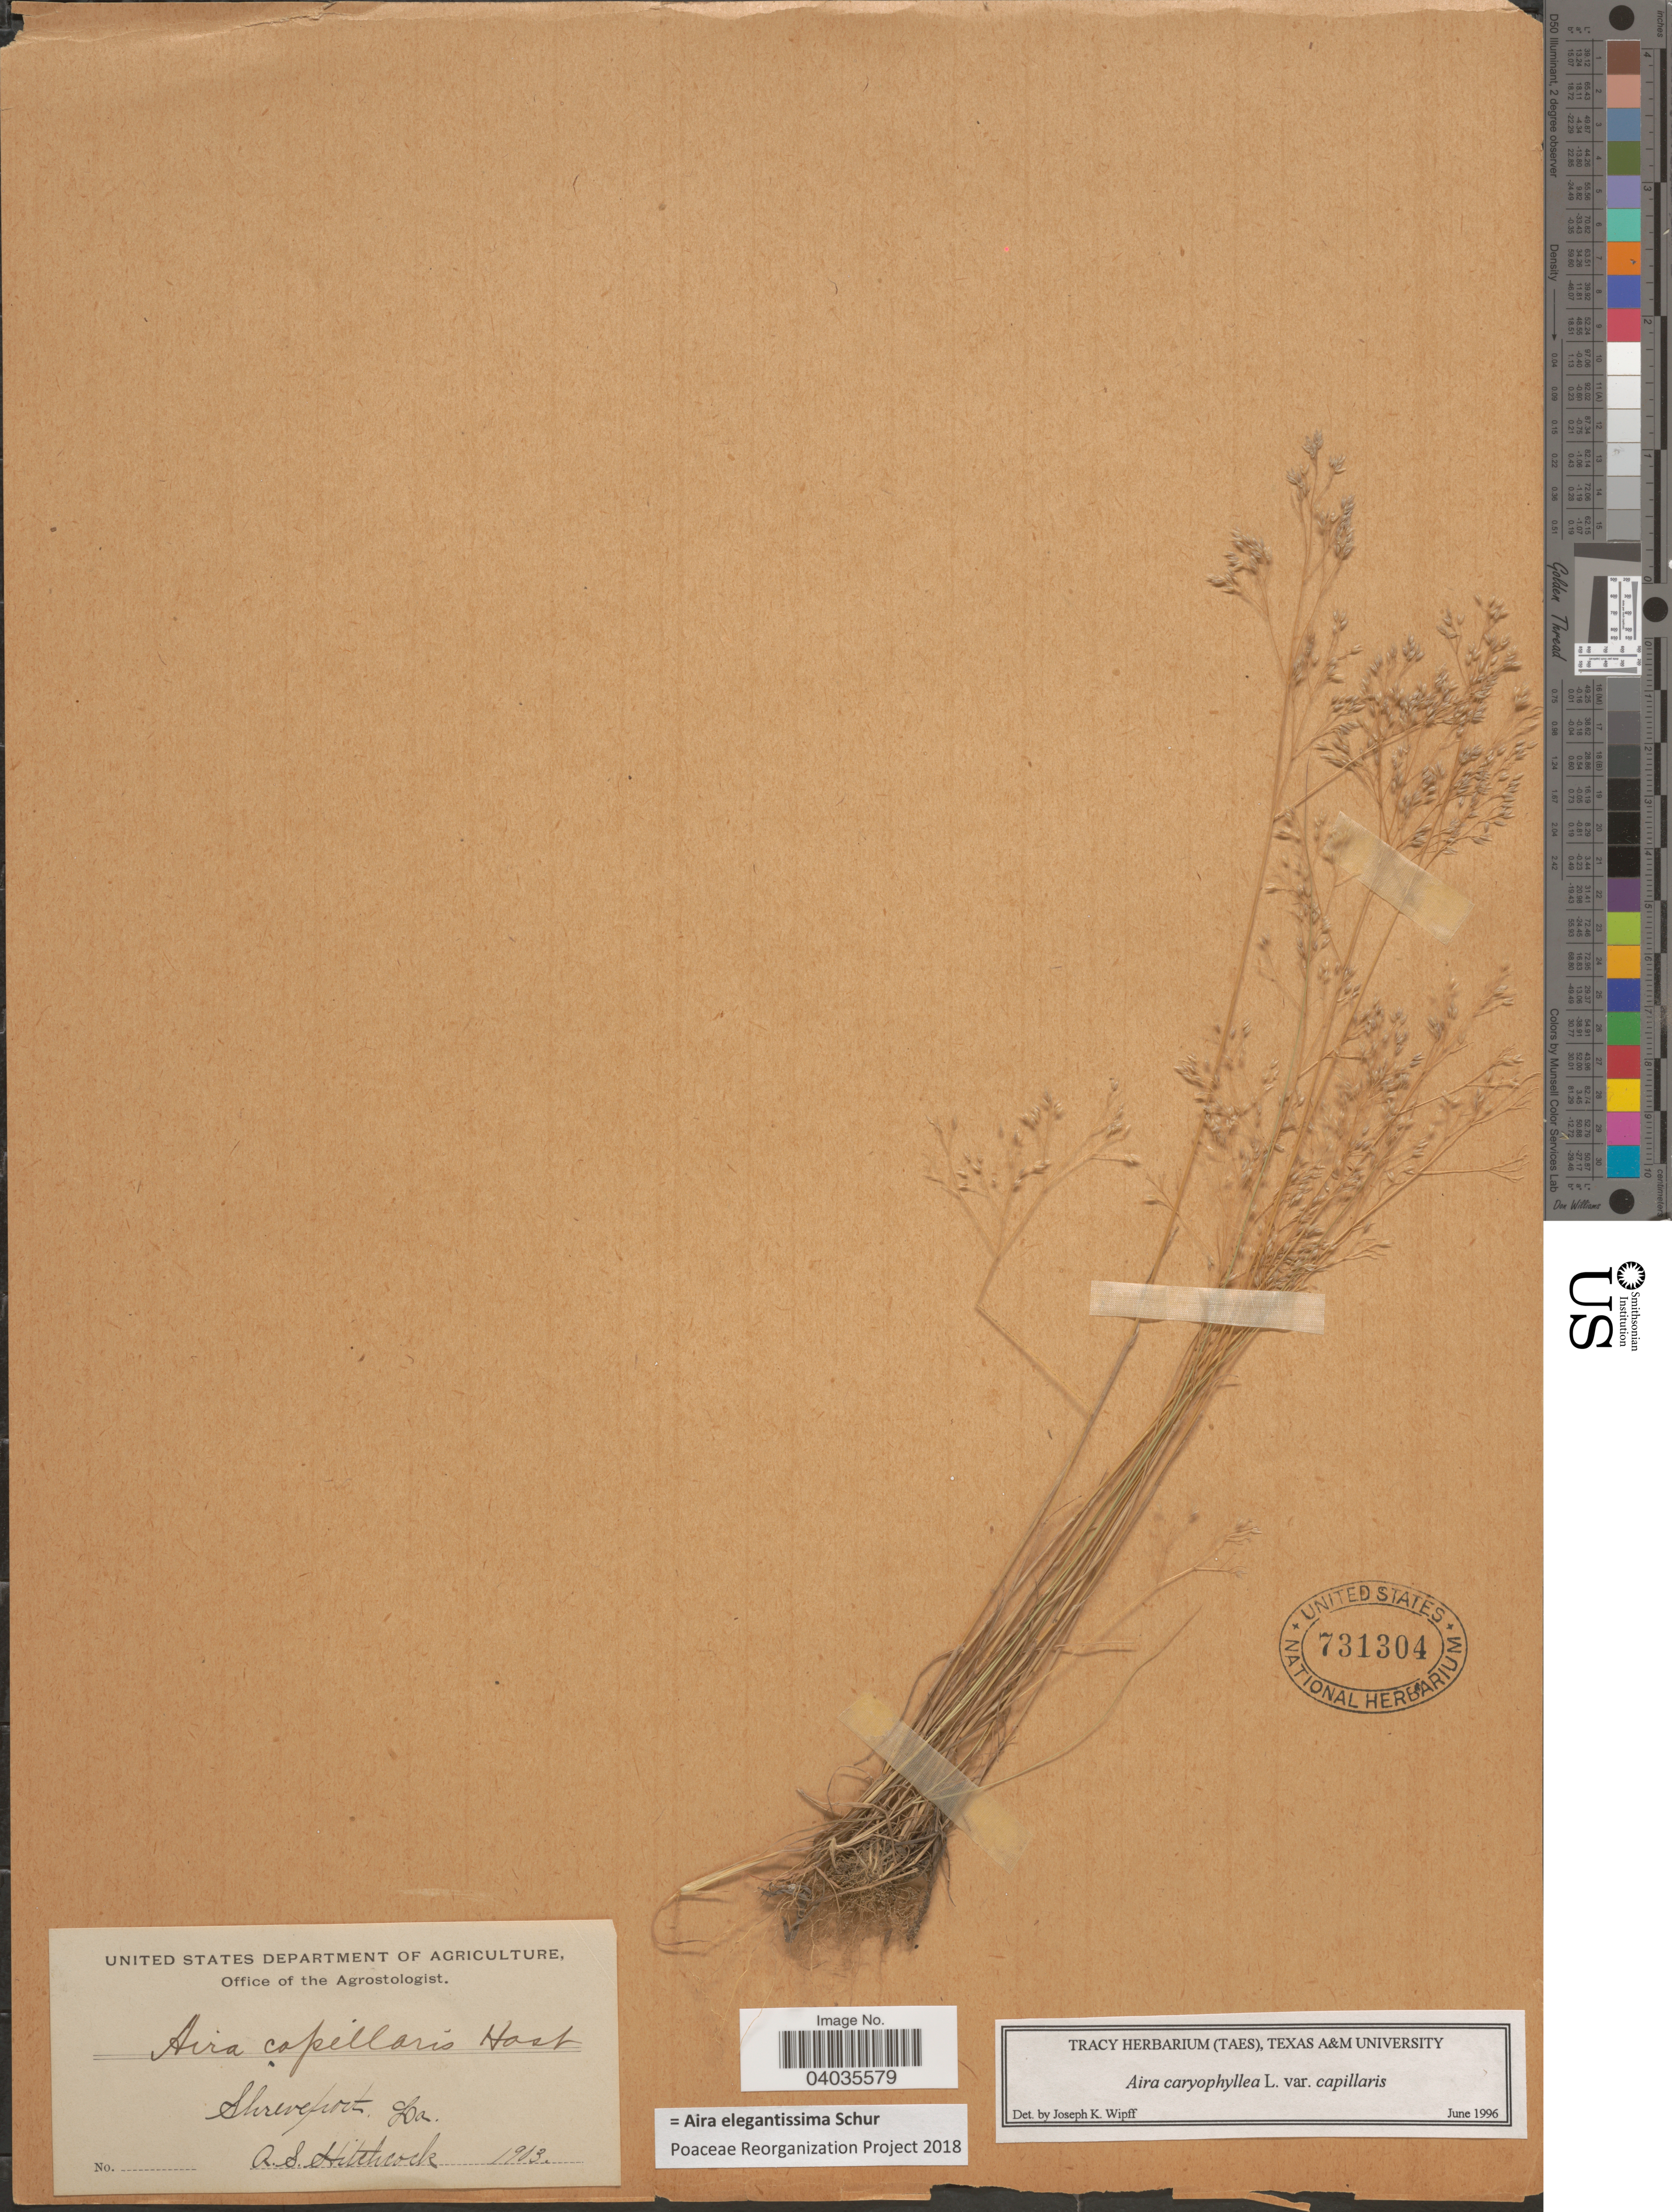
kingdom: Plantae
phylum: Tracheophyta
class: Liliopsida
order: Poales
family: Poaceae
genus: Aira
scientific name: Aira elegantissima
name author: Schur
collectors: A. S. Hitchcock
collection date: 1903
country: United States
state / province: Louisiana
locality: Shreveport.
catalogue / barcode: US 731304